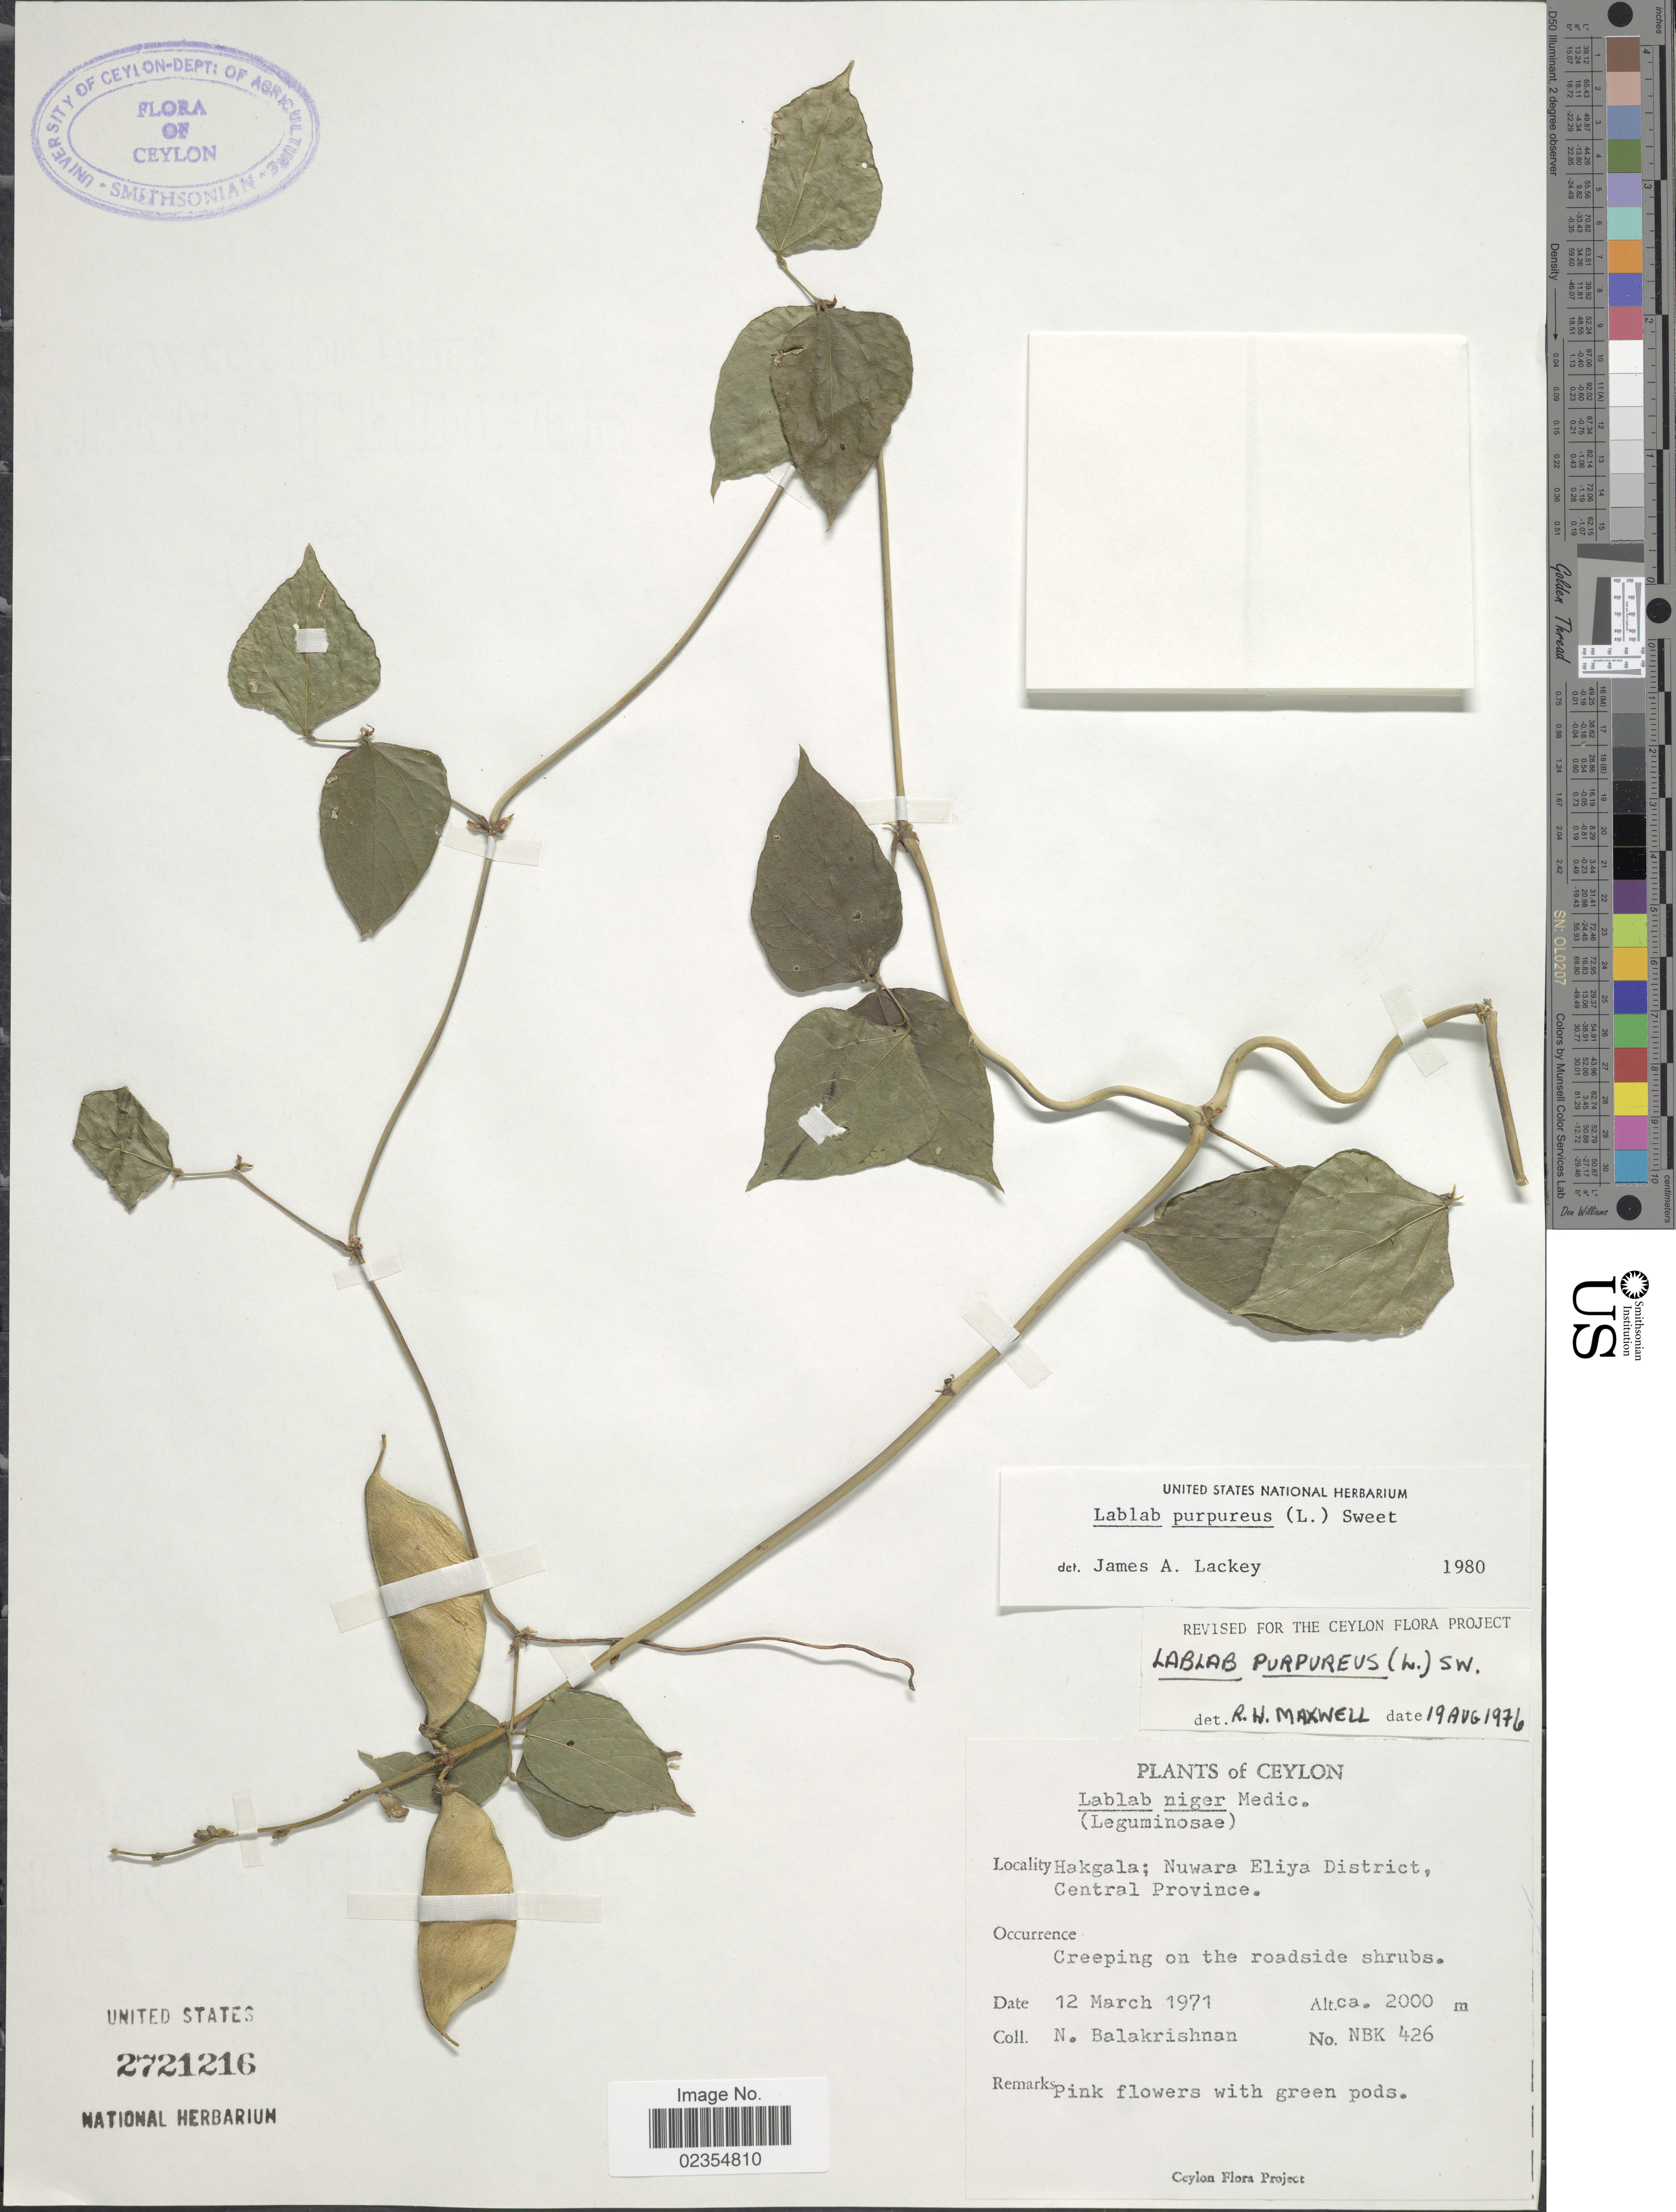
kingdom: Plantae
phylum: Tracheophyta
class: Magnoliopsida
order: Fabales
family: Fabaceae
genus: Lablab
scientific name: Lablab purpureus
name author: (L.) Sweet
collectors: N. Balakrishnan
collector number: NBK426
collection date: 1971-03-12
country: Sri Lanka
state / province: Central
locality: Ceylon, Hakgala; Nuwara Eliya District, Central Province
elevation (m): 2000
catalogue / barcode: US 2721216